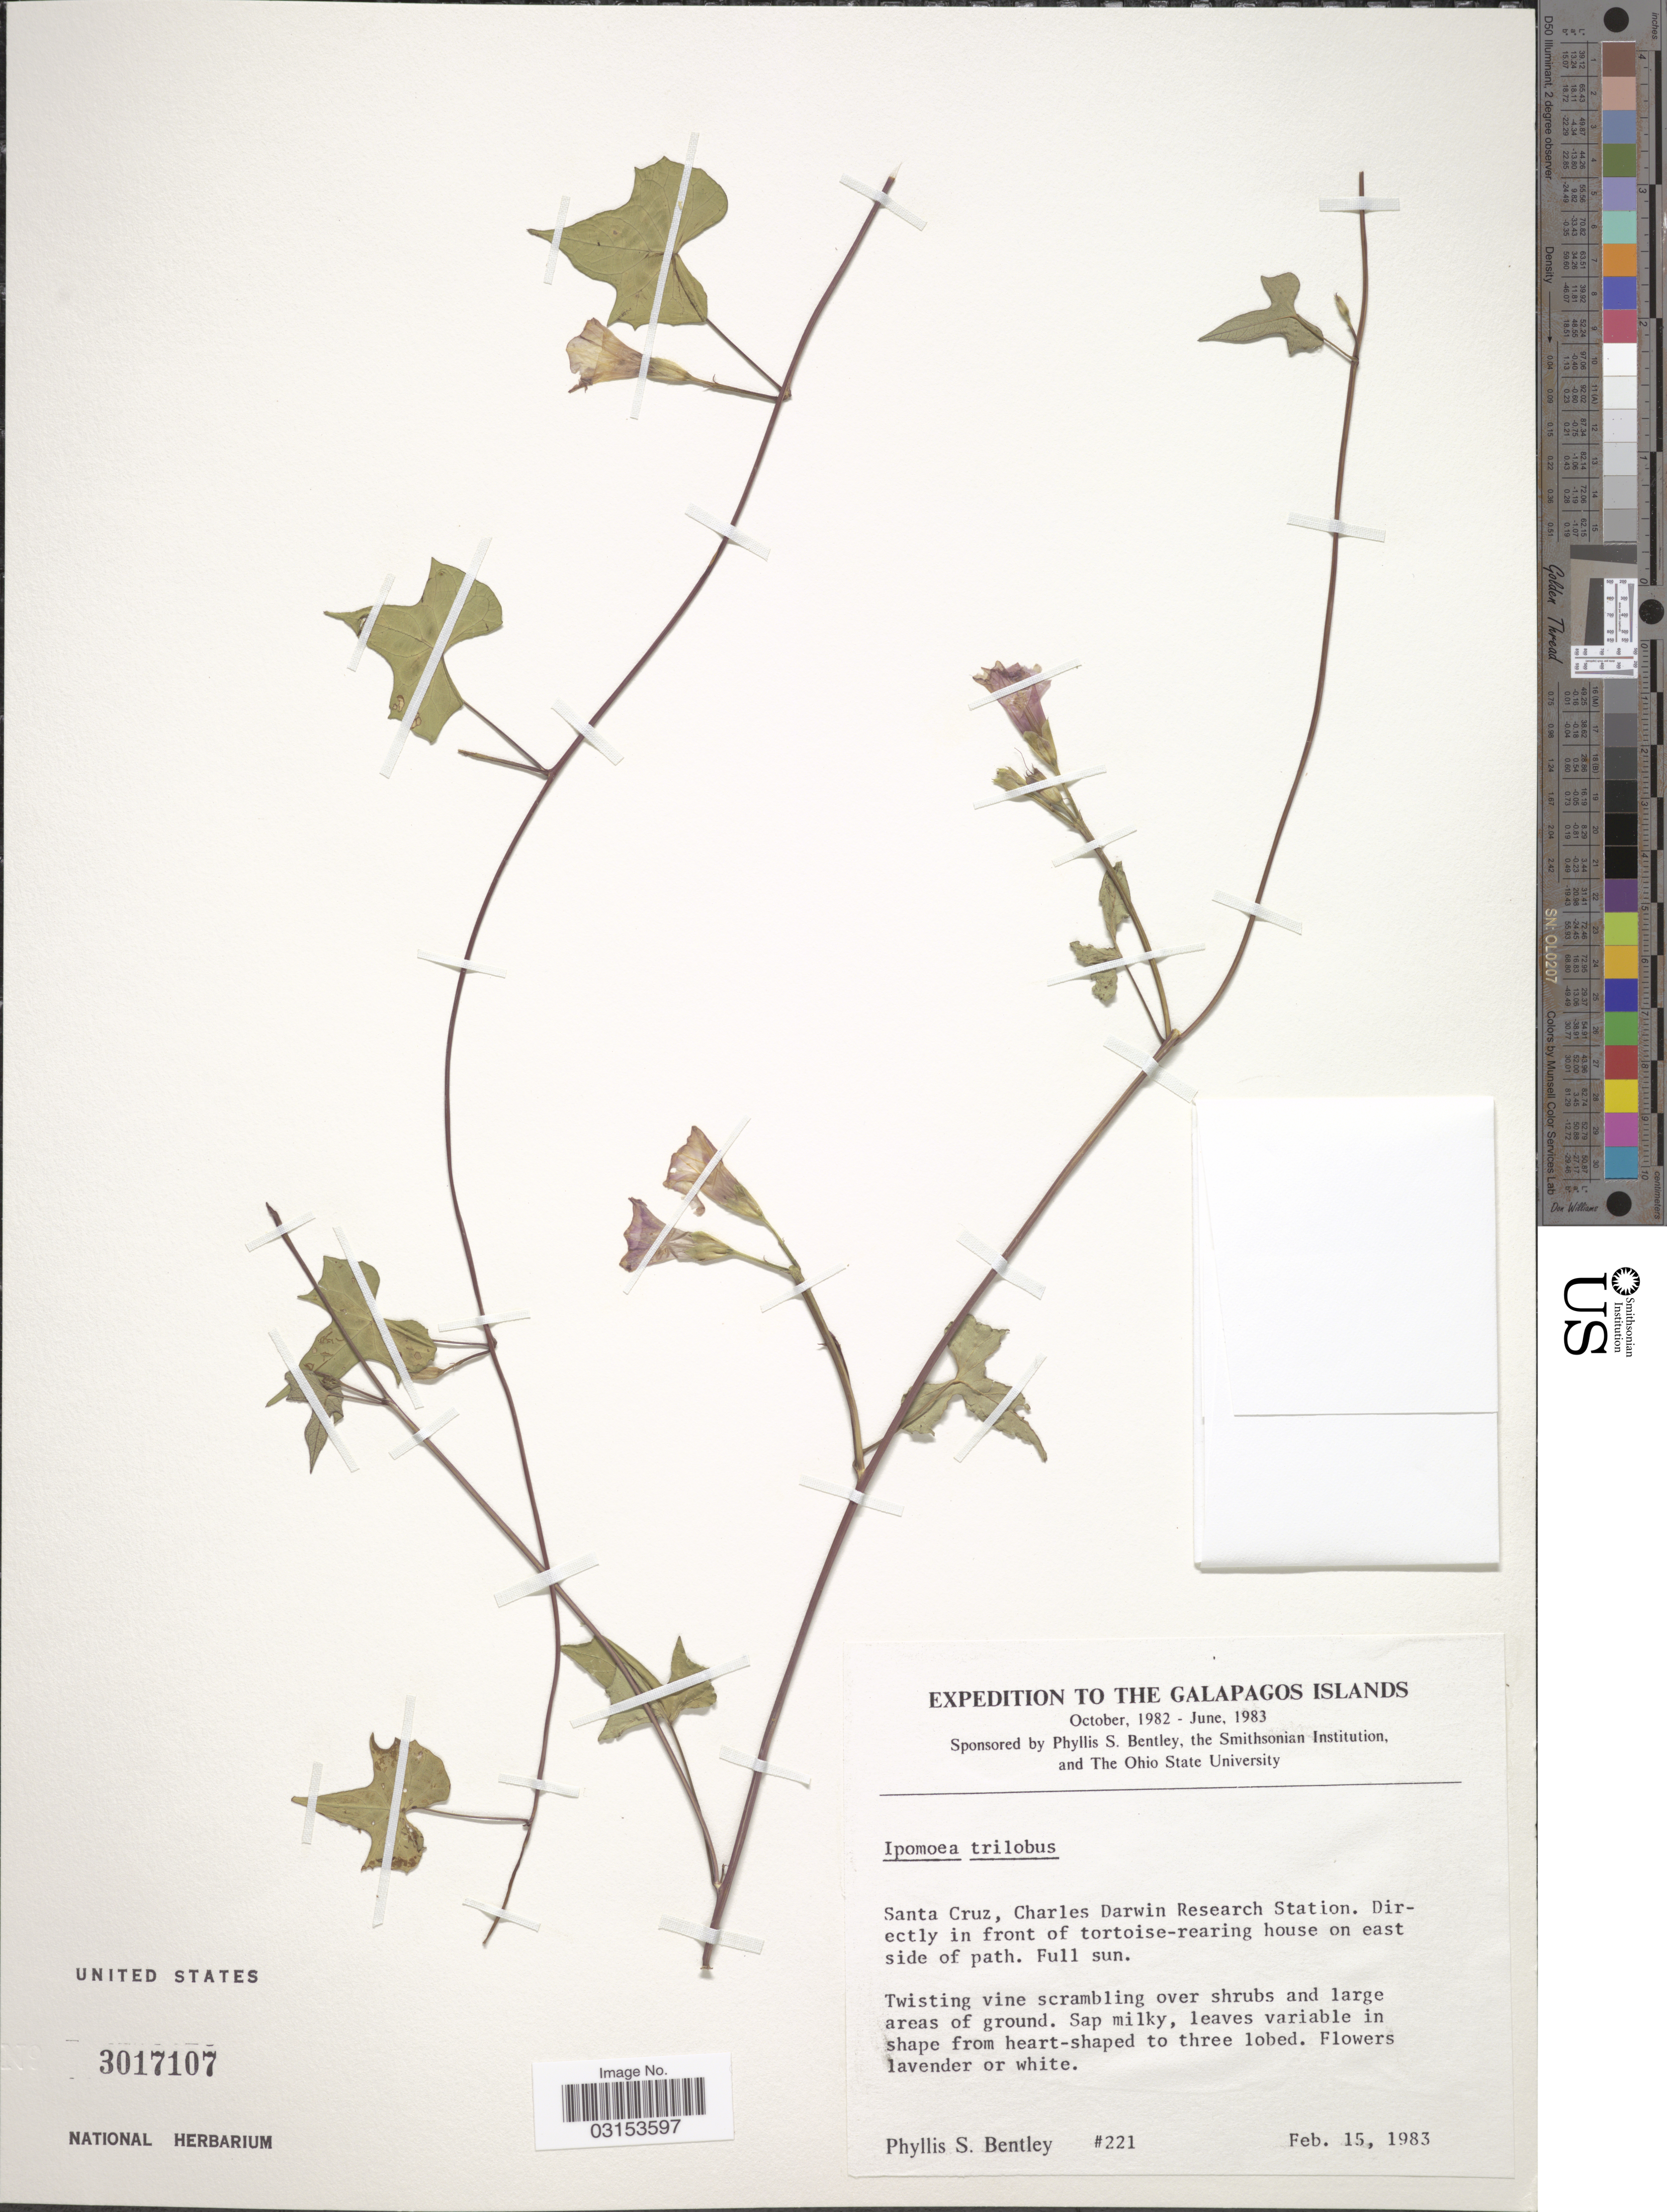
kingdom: Plantae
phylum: Tracheophyta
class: Magnoliopsida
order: Solanales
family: Convolvulaceae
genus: Ipomoea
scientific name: Ipomoea triloba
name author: L.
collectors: P. S. Bentley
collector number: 221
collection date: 1983-02-15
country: Ecuador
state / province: Colón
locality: The Galapagos Islands. Santa Cruz, Charles Darwin Research Station. Directly in front of tortoise-rearing house on east side of path.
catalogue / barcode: US 3017107